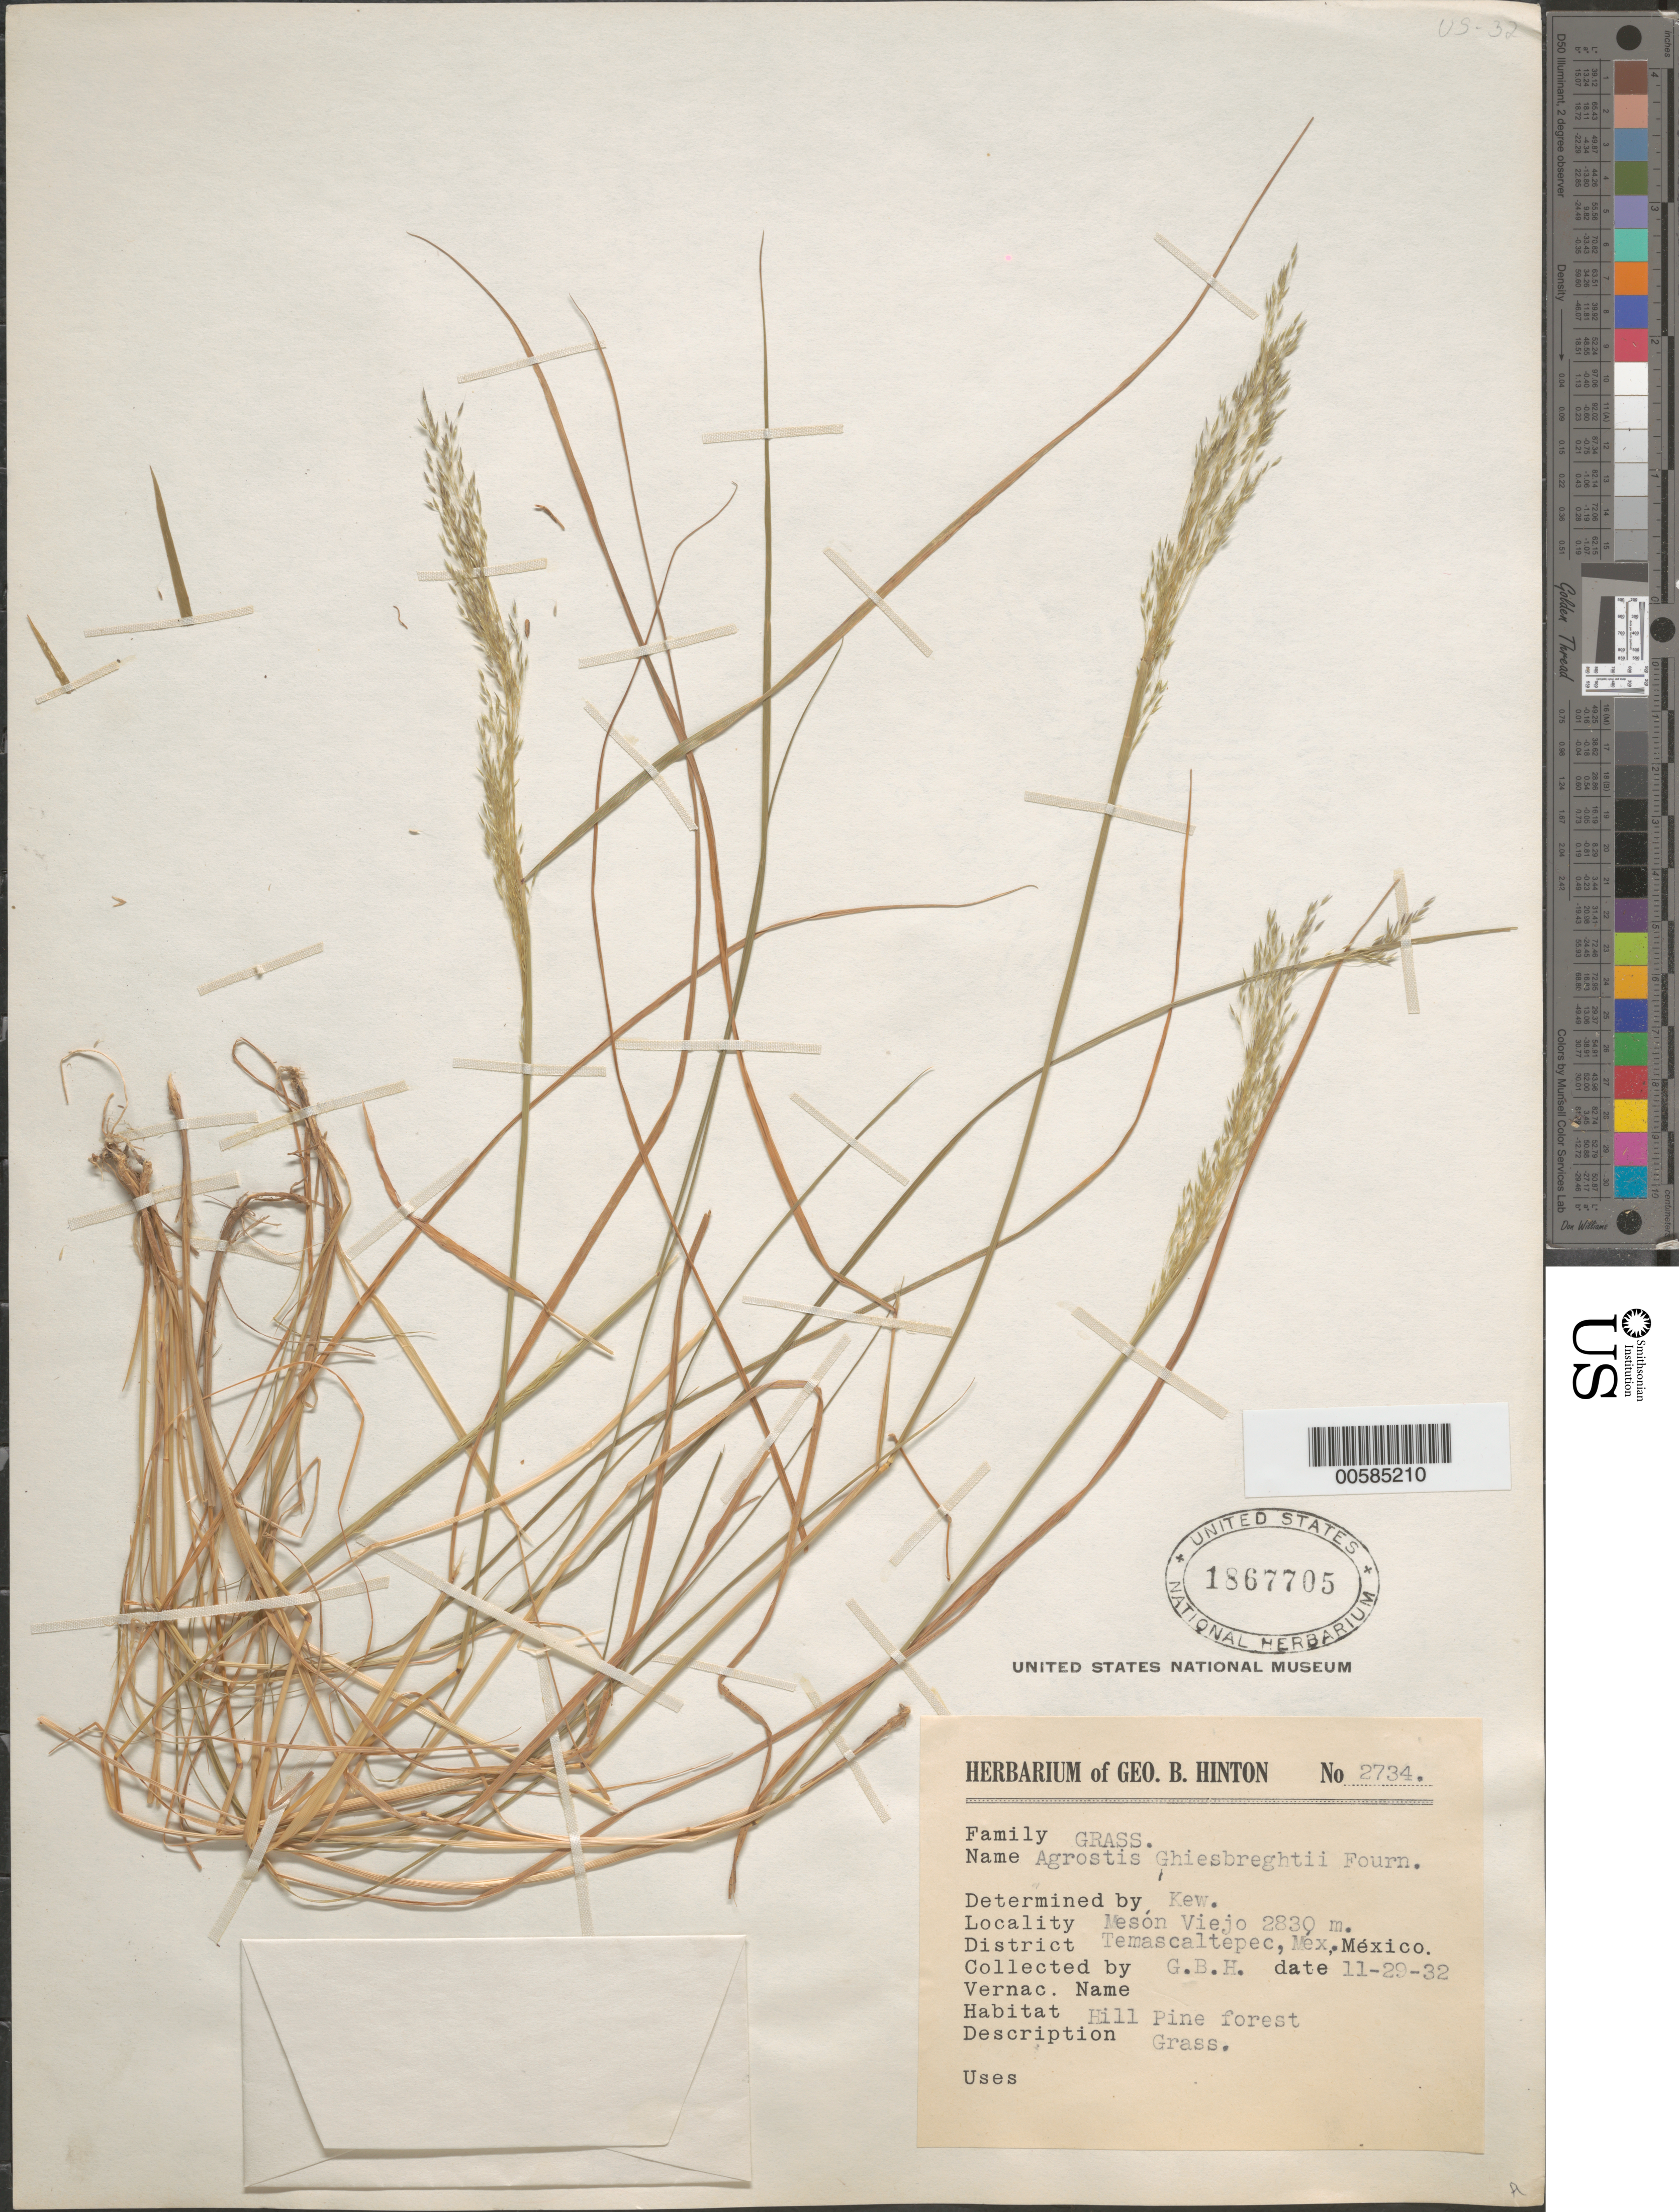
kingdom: Plantae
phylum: Tracheophyta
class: Liliopsida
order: Poales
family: Poaceae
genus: Agrostis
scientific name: Agrostis ghiesbreghtii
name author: E. Fourn.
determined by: Kew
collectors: G. B. Hinton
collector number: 2734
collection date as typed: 29 Nov 1932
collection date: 1932-11-29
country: Mexico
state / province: México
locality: Temascaltepec, Mes=n Viejo.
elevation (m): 2830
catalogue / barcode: US 1867705